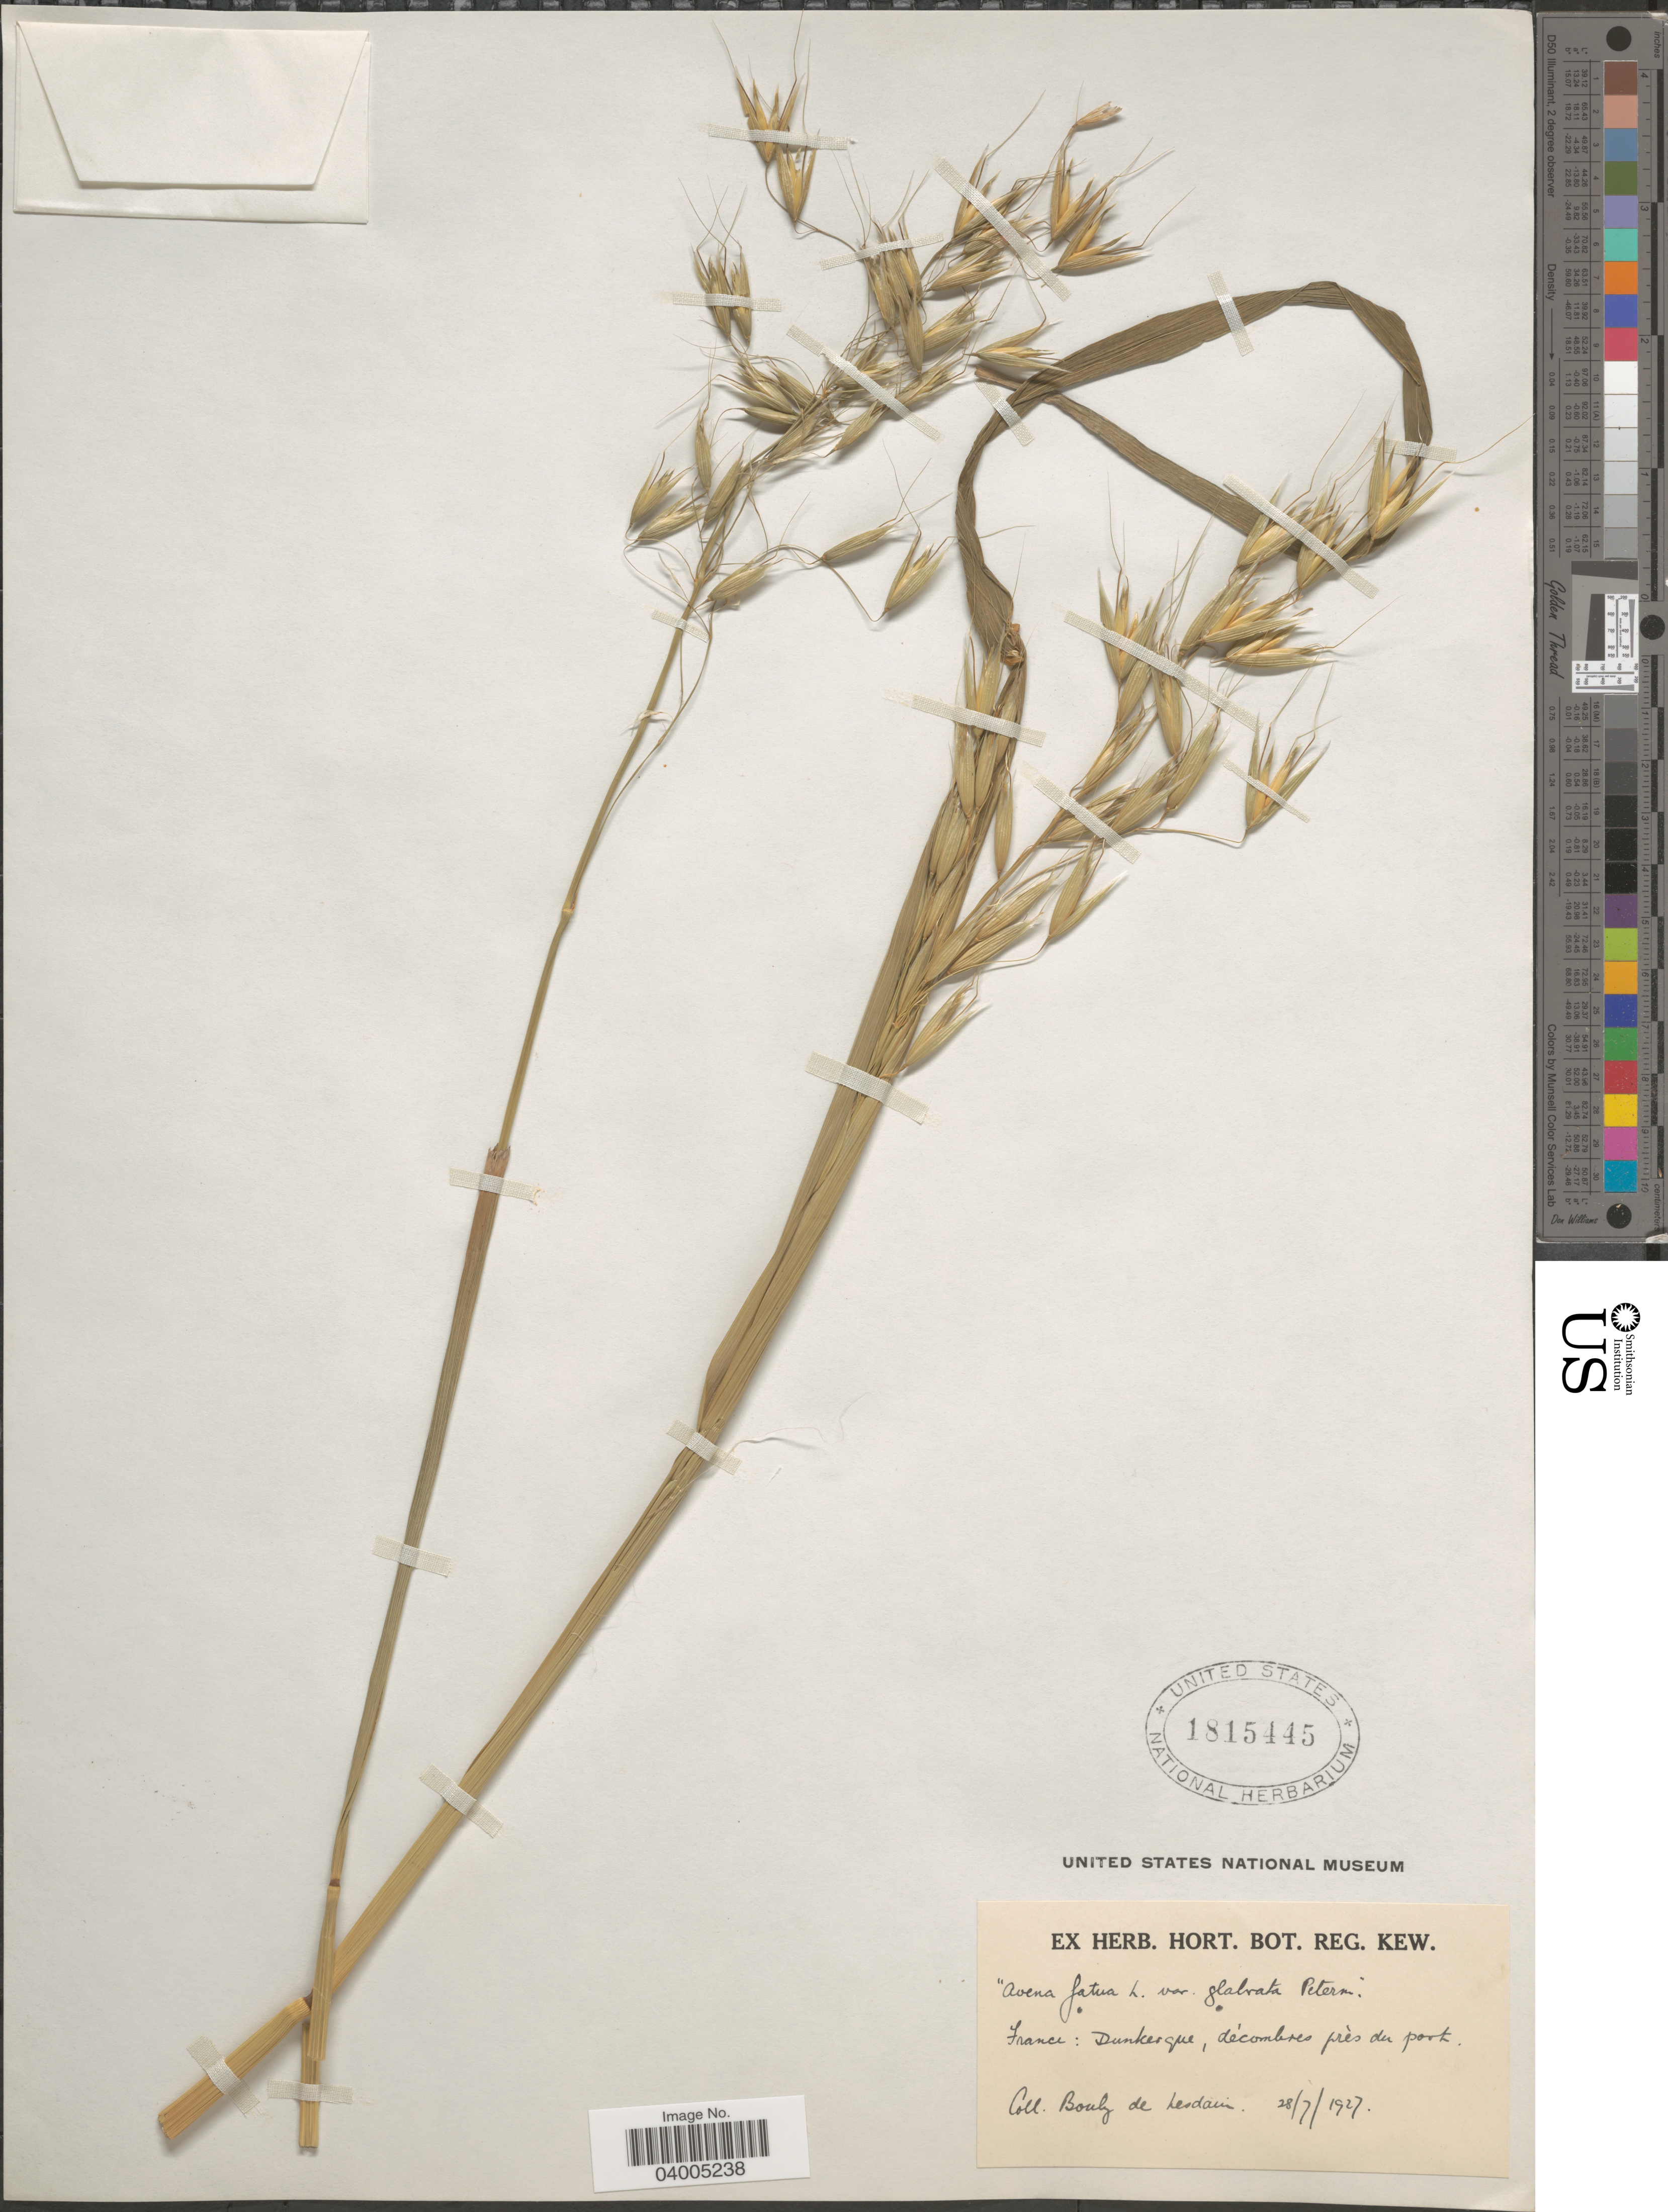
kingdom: Plantae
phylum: Tracheophyta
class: Liliopsida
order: Poales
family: Poaceae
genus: Avena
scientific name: Avena fatua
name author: L.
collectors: M. Bouly de Lesdain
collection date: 1927-07-28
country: France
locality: Dunkerque, décombres près du port.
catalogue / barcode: US 1815445